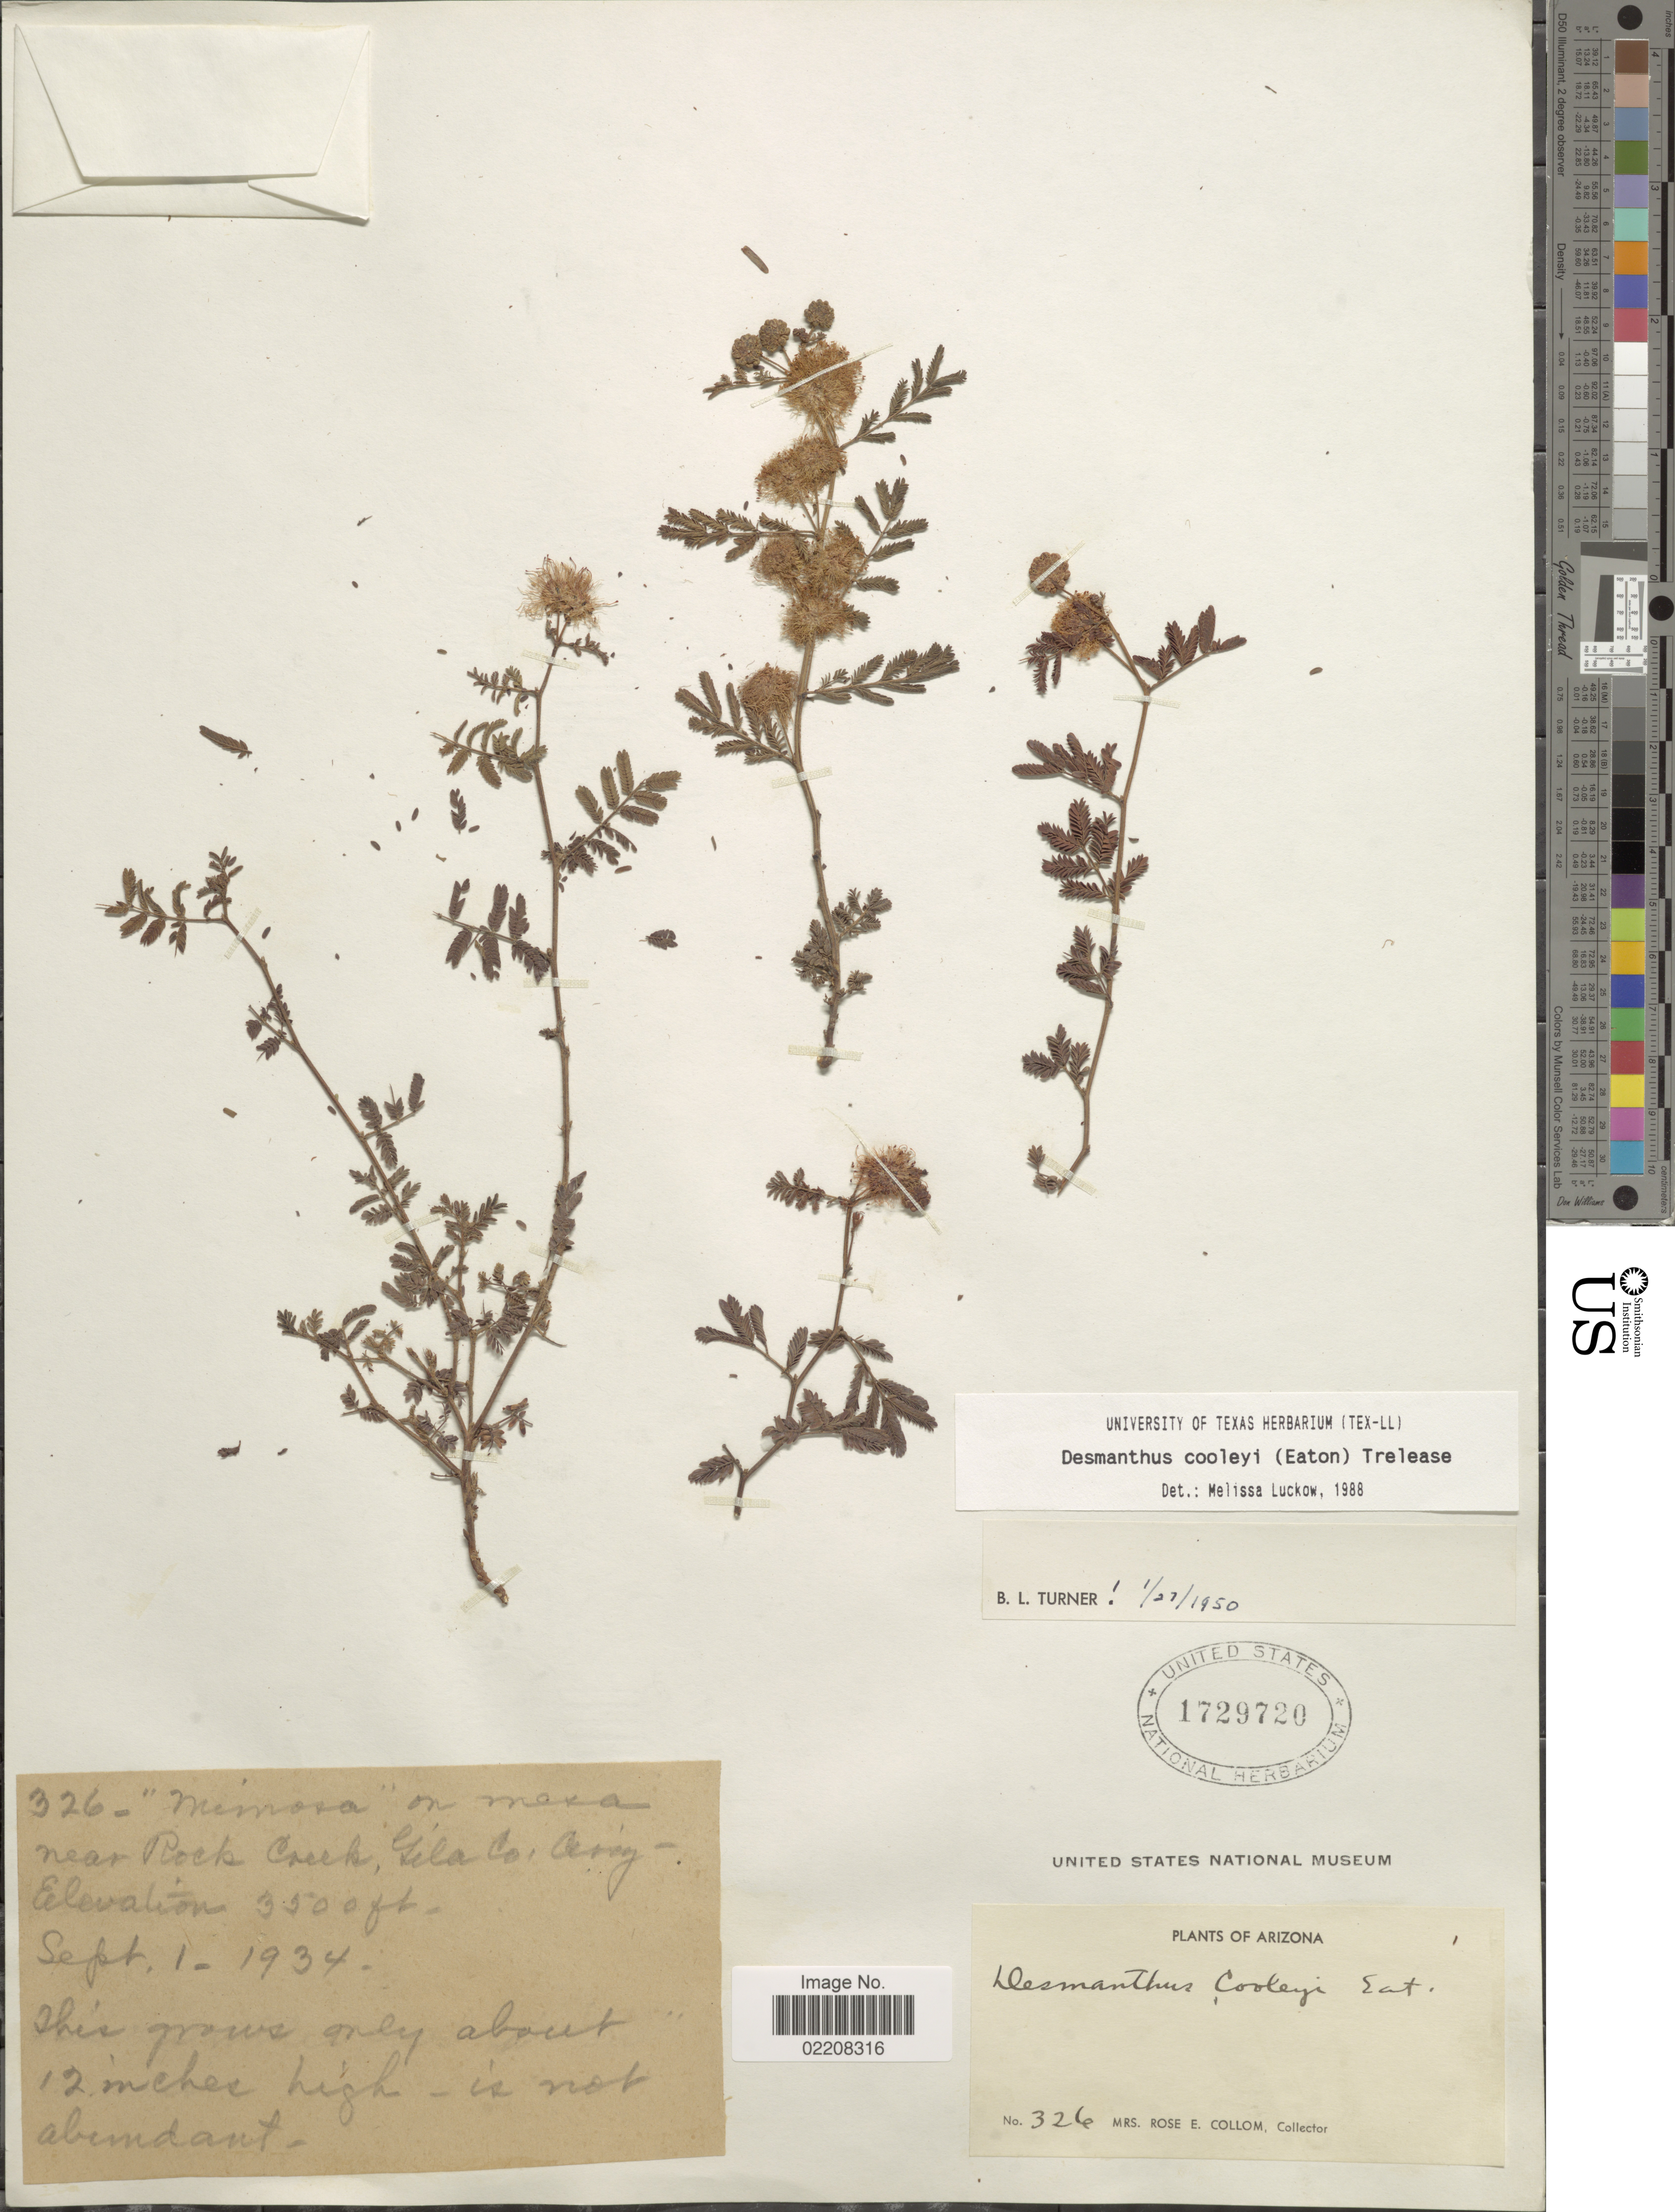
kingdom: Plantae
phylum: Tracheophyta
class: Magnoliopsida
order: Fabales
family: Fabaceae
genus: Desmanthus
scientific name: Desmanthus cooleyi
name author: (Eaton) Trel.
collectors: R. E. Collom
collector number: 326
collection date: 1934-09-01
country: United States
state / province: Arizona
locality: Near Rock Creek, Gila Co.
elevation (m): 1067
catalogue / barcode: US 1729720